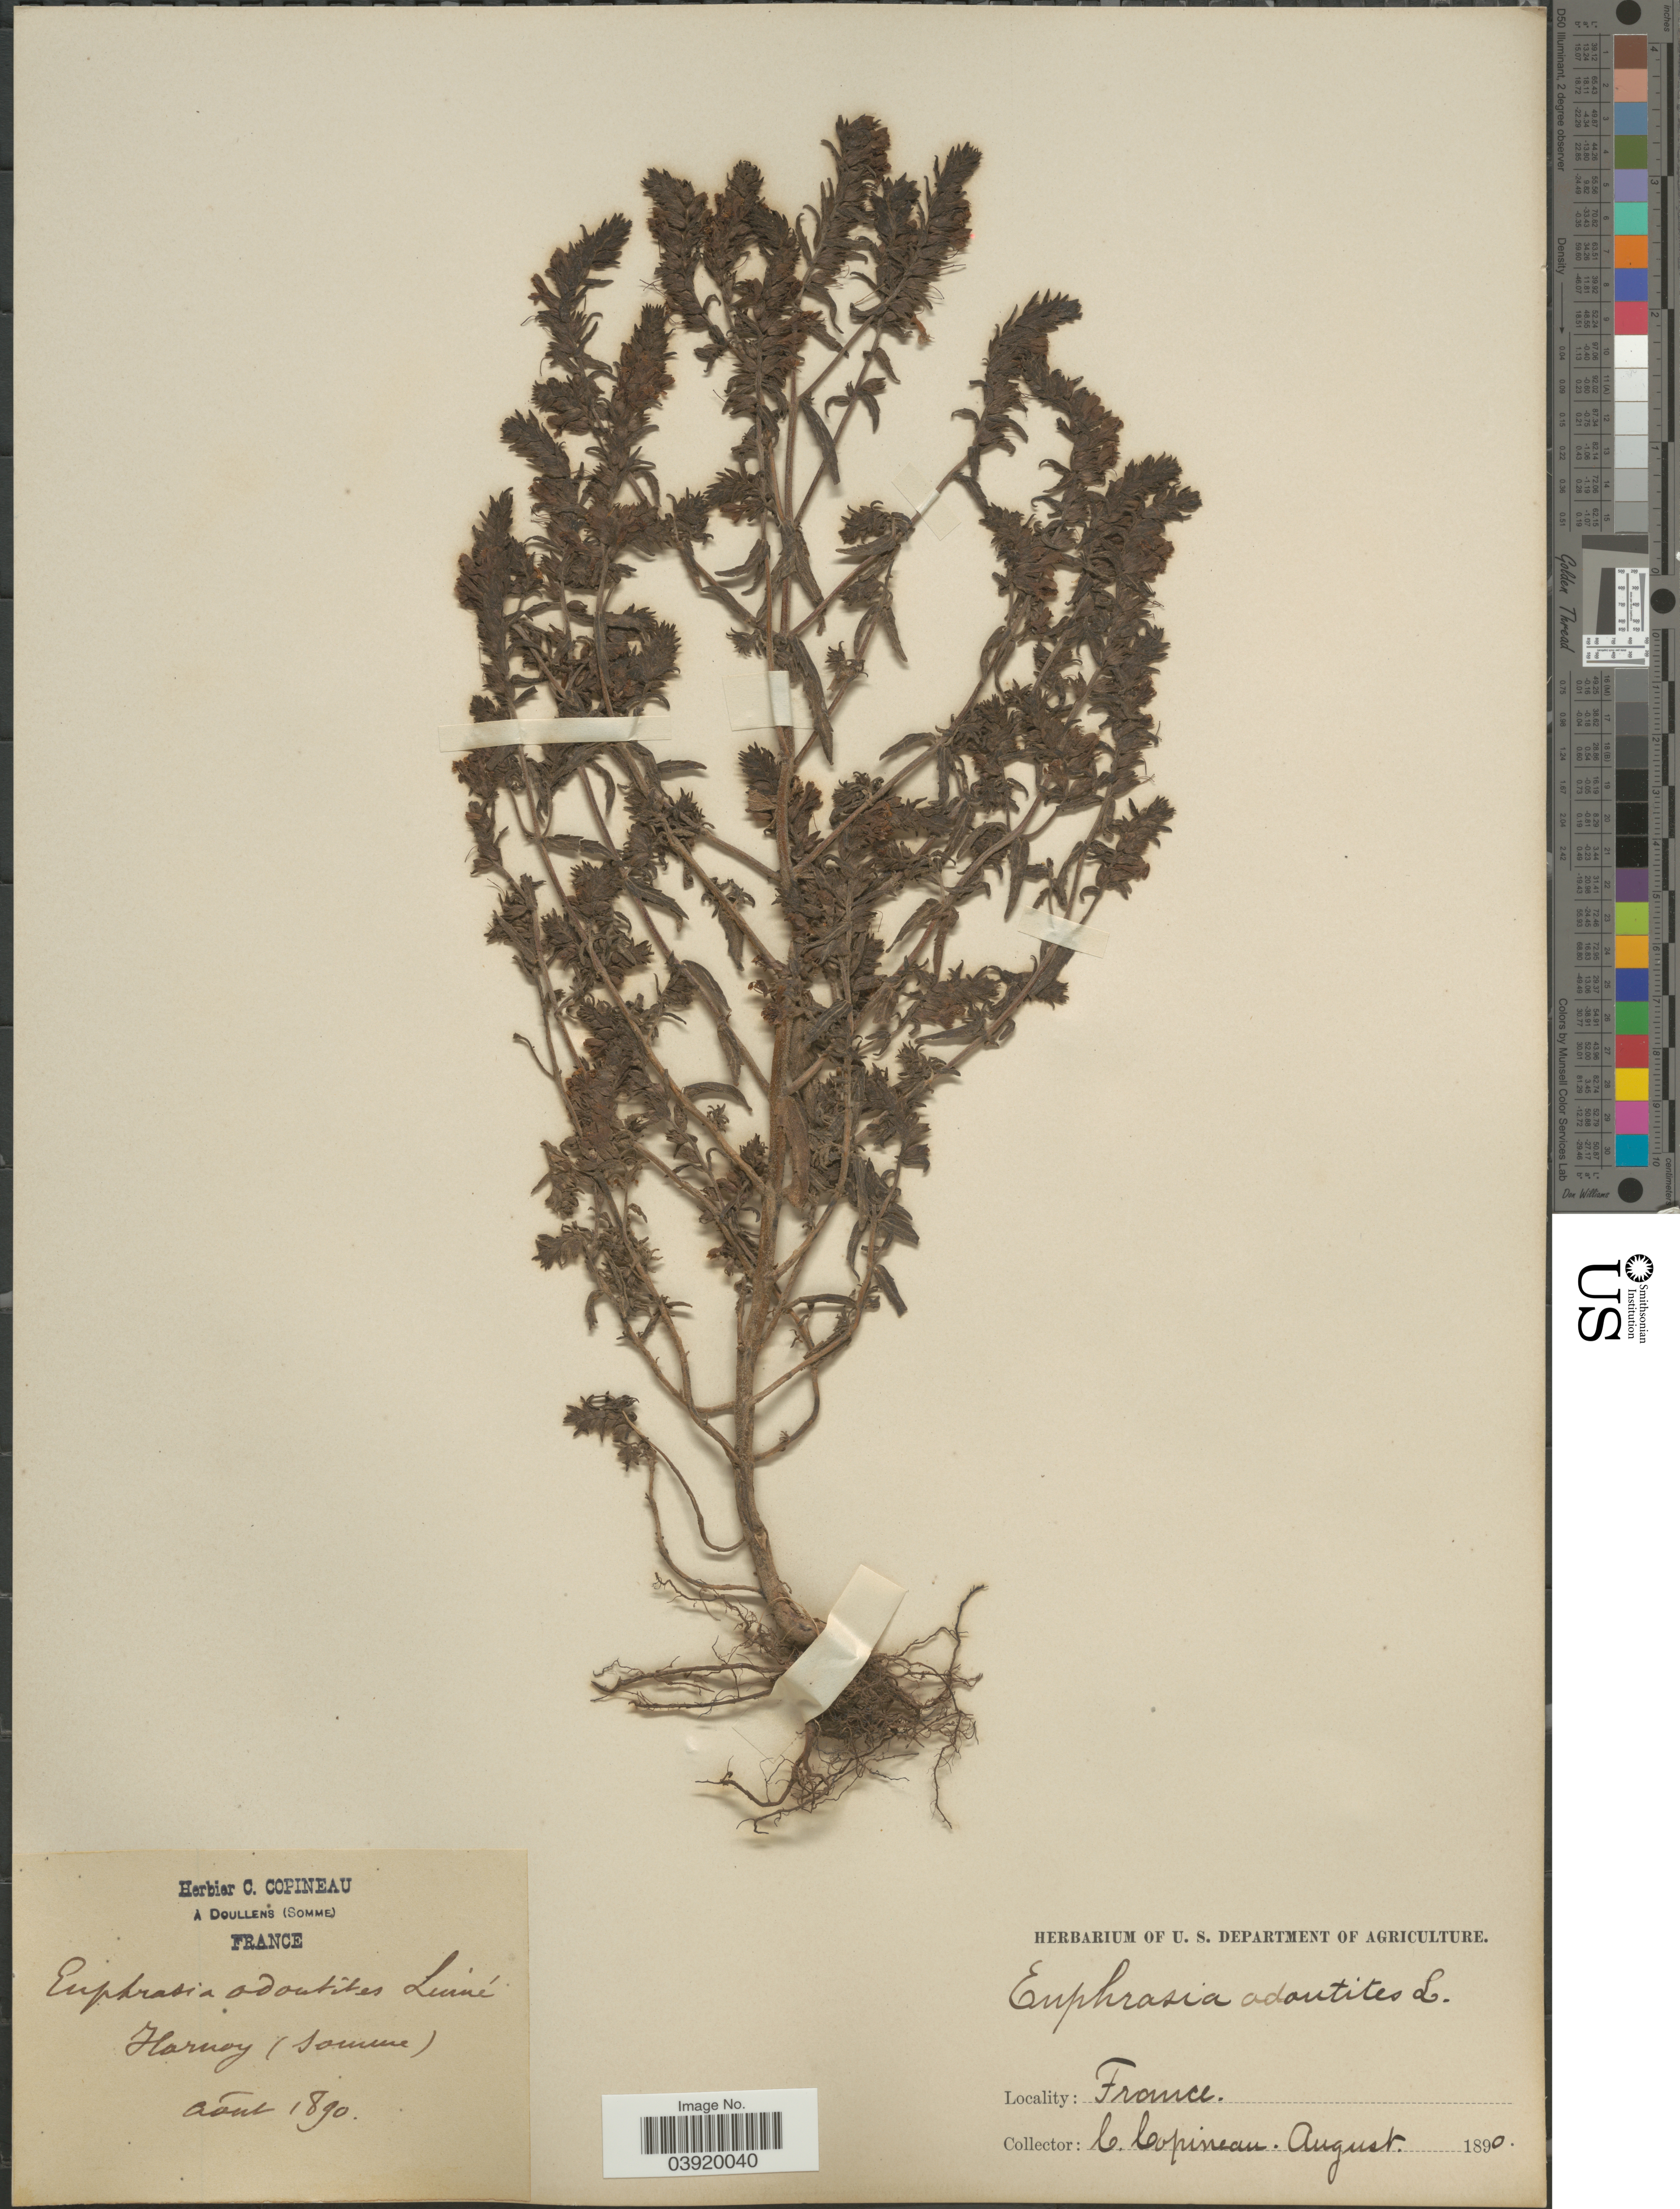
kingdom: Plantae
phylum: Tracheophyta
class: Magnoliopsida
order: Lamiales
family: Orobanchaceae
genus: Odontites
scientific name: Odontites vulgaris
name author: Moench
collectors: C. Copineau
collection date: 1890-08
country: France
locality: Harnoy (Somme).